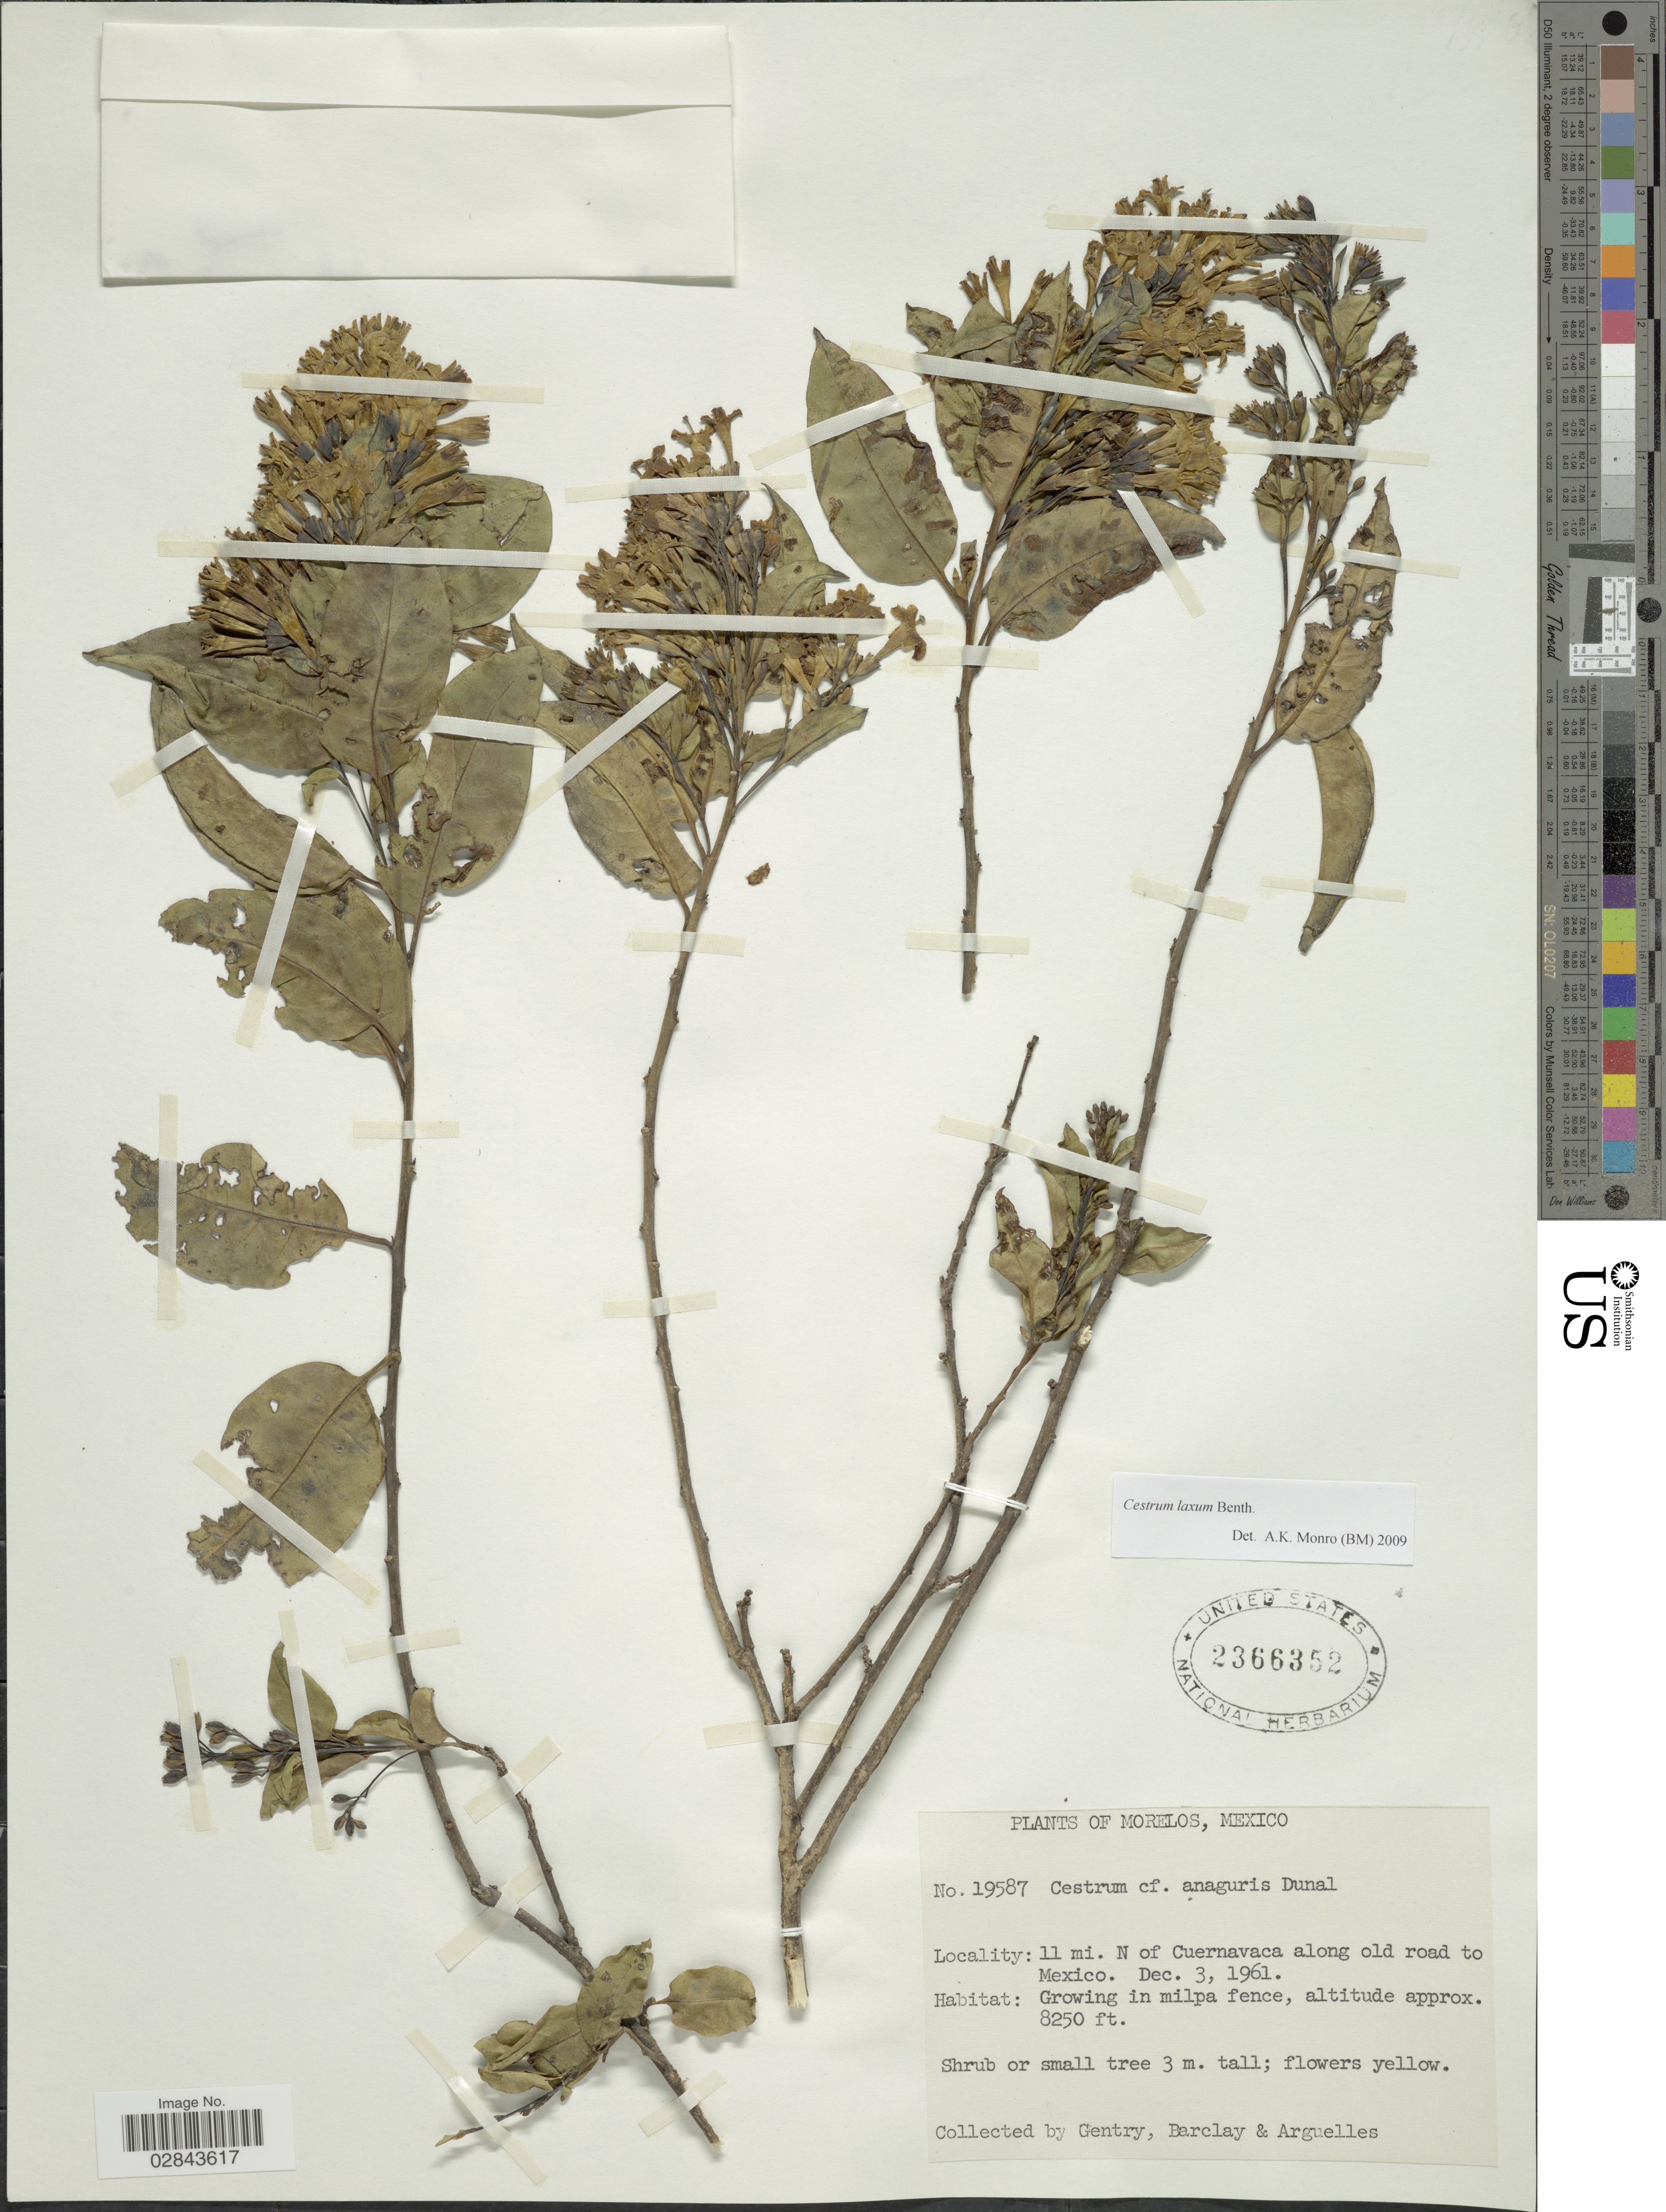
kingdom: Plantae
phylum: Tracheophyta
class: Magnoliopsida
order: Solanales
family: Solanaceae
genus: Cestrum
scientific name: Cestrum laxum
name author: Benth.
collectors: Gentry, --, -- Barclay & Arguelles, --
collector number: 19587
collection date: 1961-12-03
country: Mexico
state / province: Morelos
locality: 11 mi. N of Cuernavaca along old road to Mexico.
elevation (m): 2515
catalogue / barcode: US 2366352